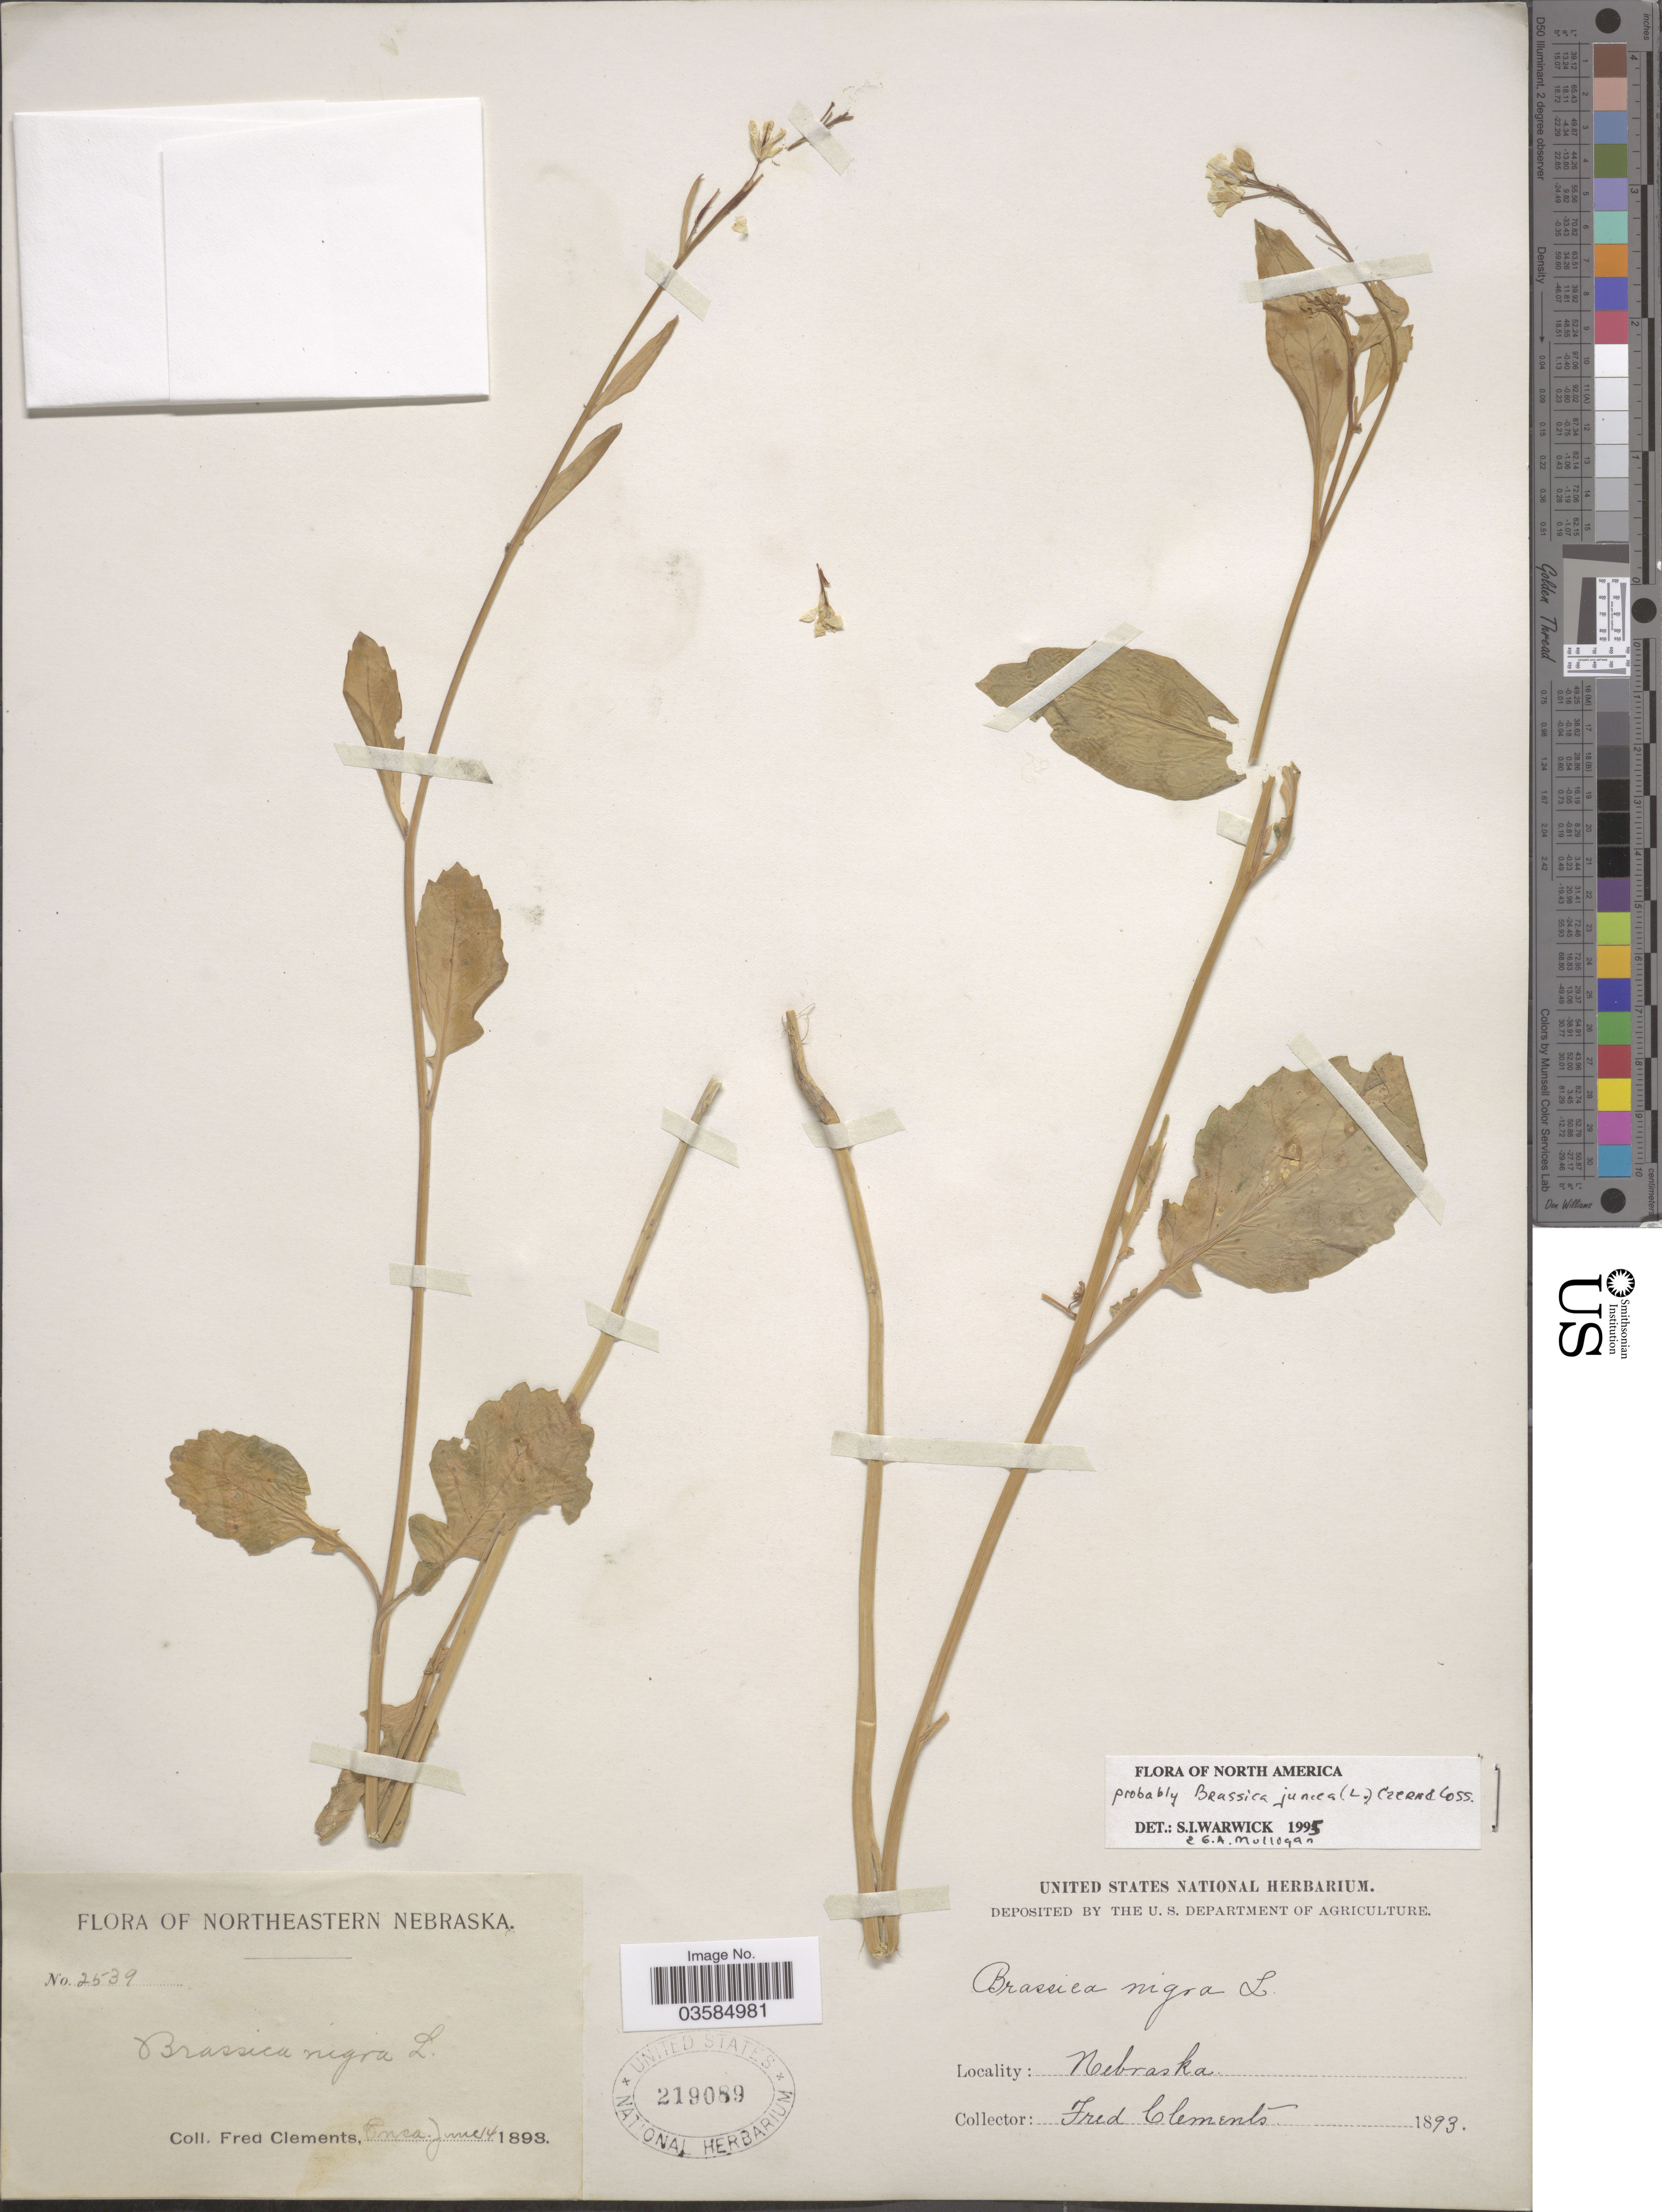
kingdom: Plantae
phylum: Tracheophyta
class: Magnoliopsida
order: Brassicales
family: Brassicaceae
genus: Brassica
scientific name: Brassica juncea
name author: (L.) Czern.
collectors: F. E. Clements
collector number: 2539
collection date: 1893-06-14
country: United States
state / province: Nebraska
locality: Northeastern Nebraska. Ponca.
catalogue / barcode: US 219089